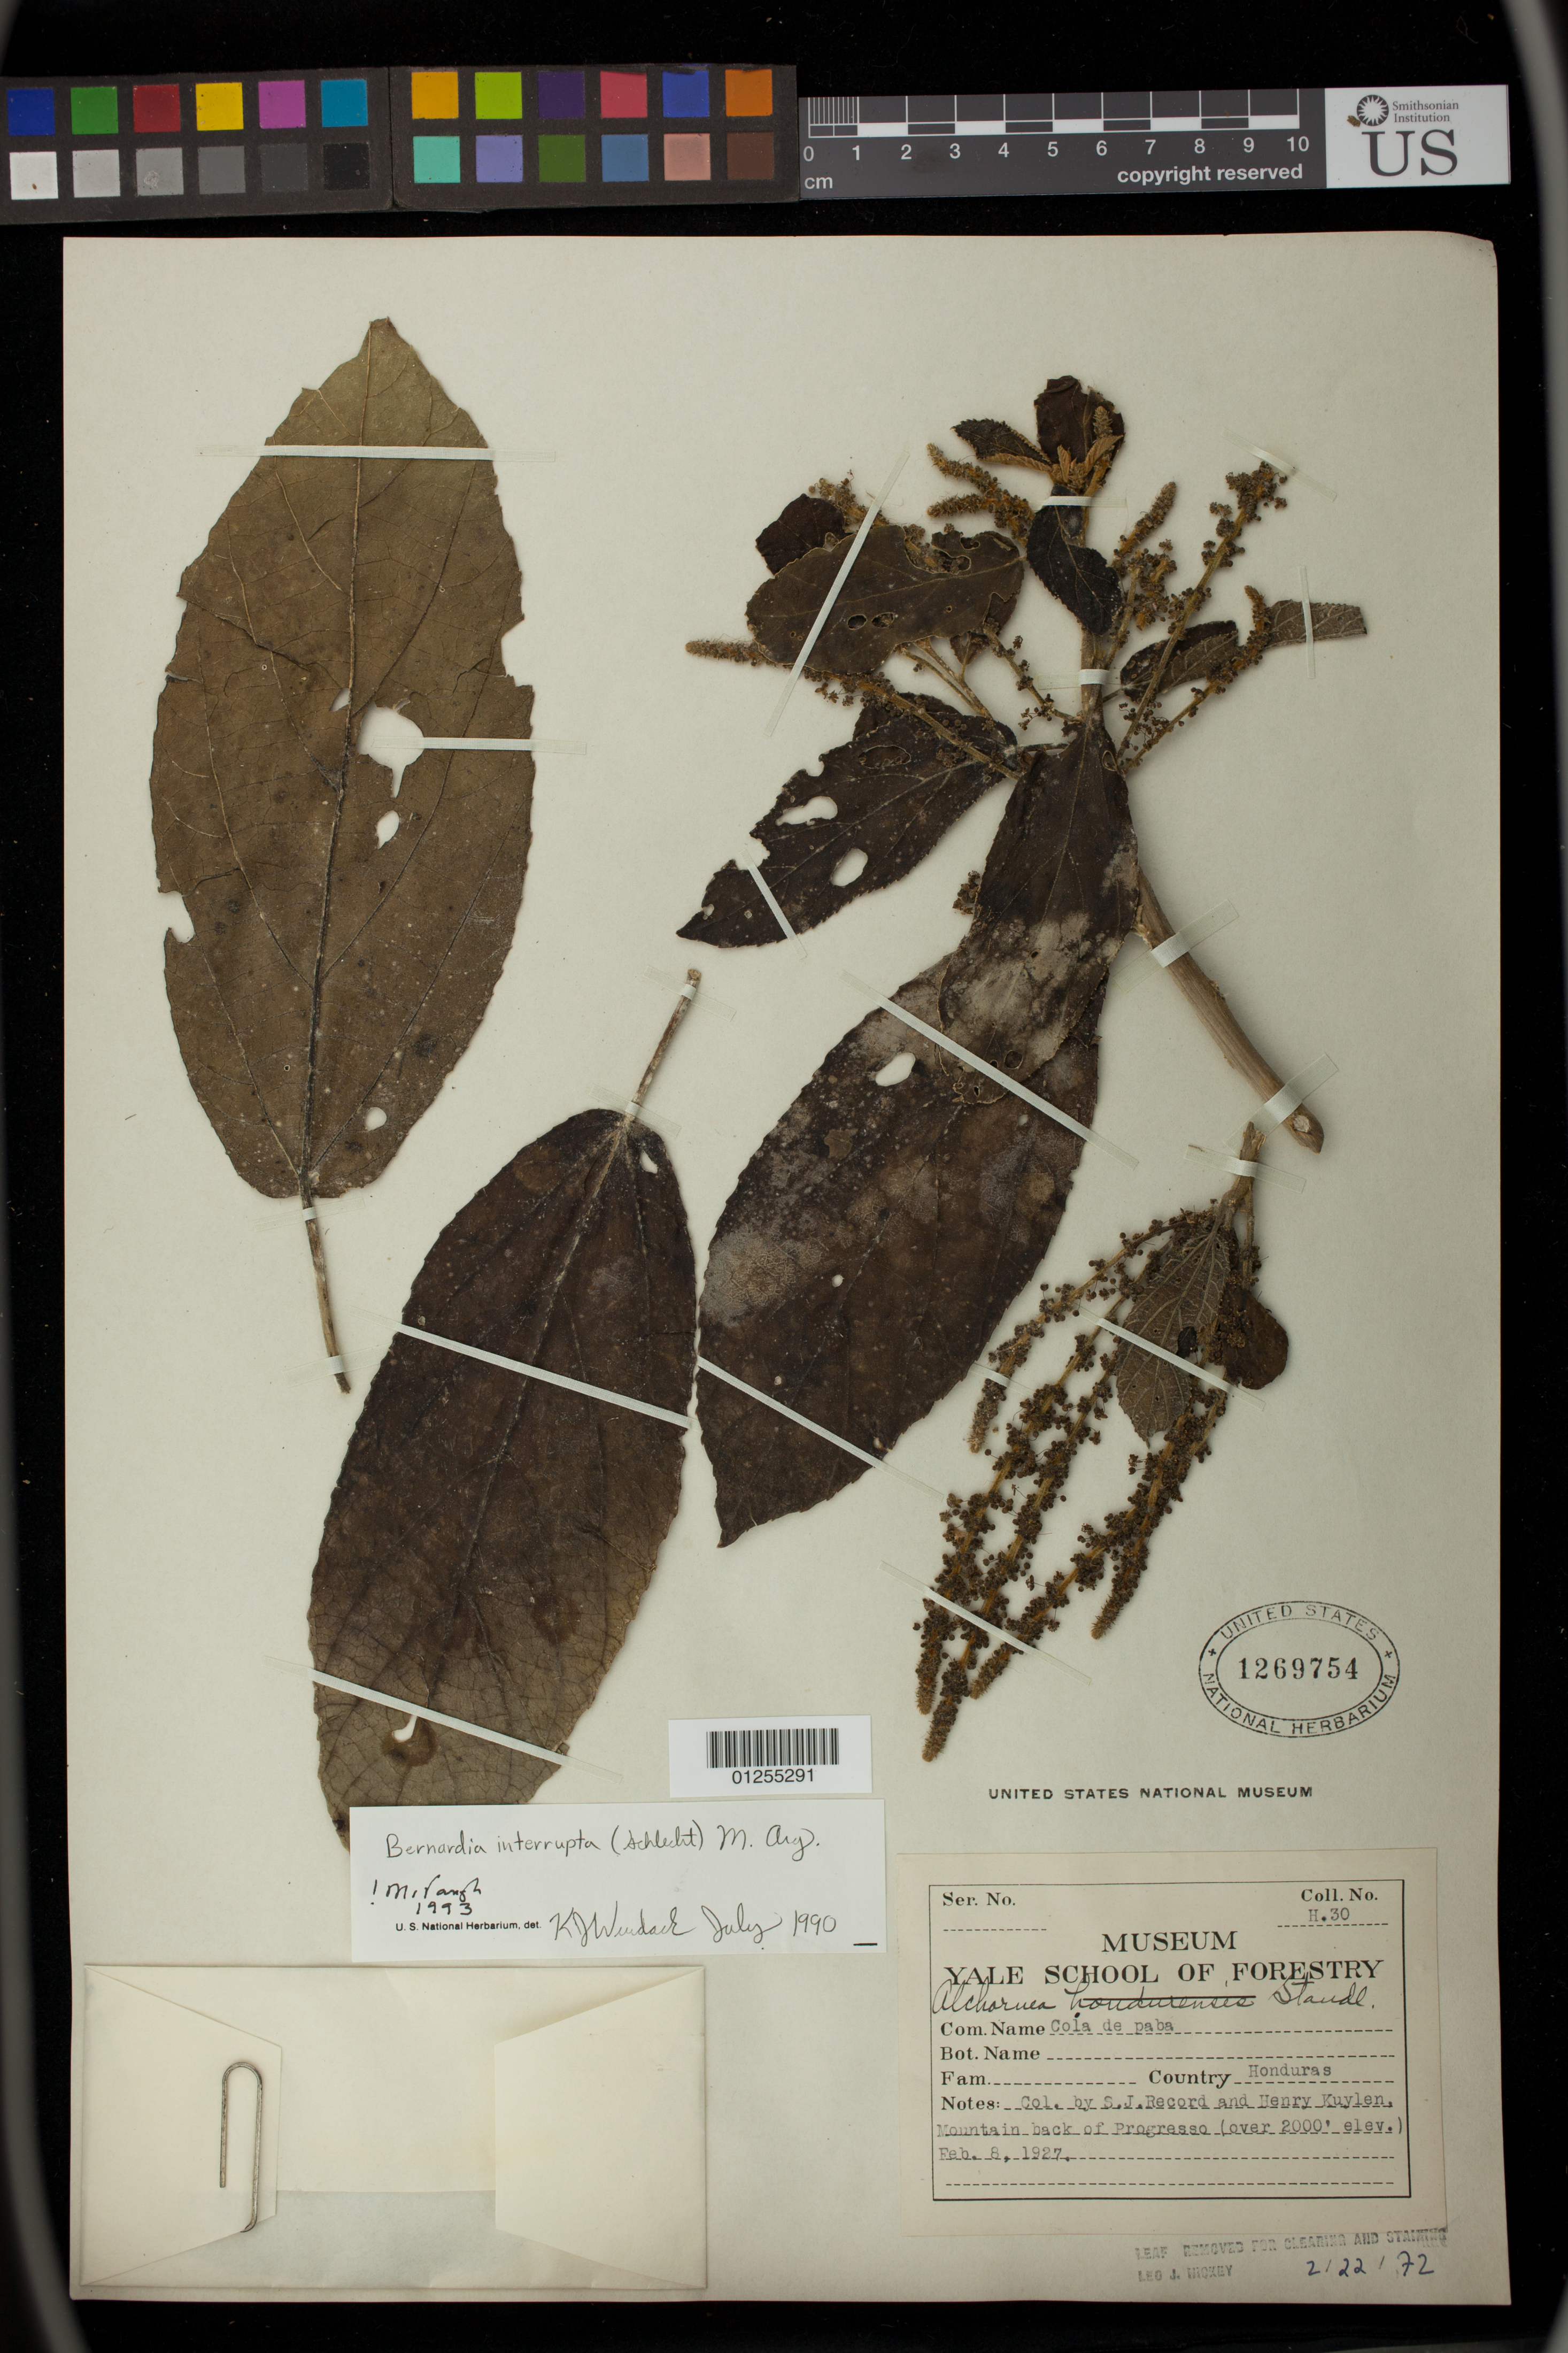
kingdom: Plantae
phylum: Tracheophyta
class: Magnoliopsida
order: Malpighiales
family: Euphorbiaceae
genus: Bernardia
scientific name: Bernardia interrupta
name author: (Schltdl.) Müll. Arg.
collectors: S. J. Record & H. Kuylen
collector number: H.30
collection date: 1927-02-08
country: Honduras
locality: Mountain back of Progresso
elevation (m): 610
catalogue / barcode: US 1269754